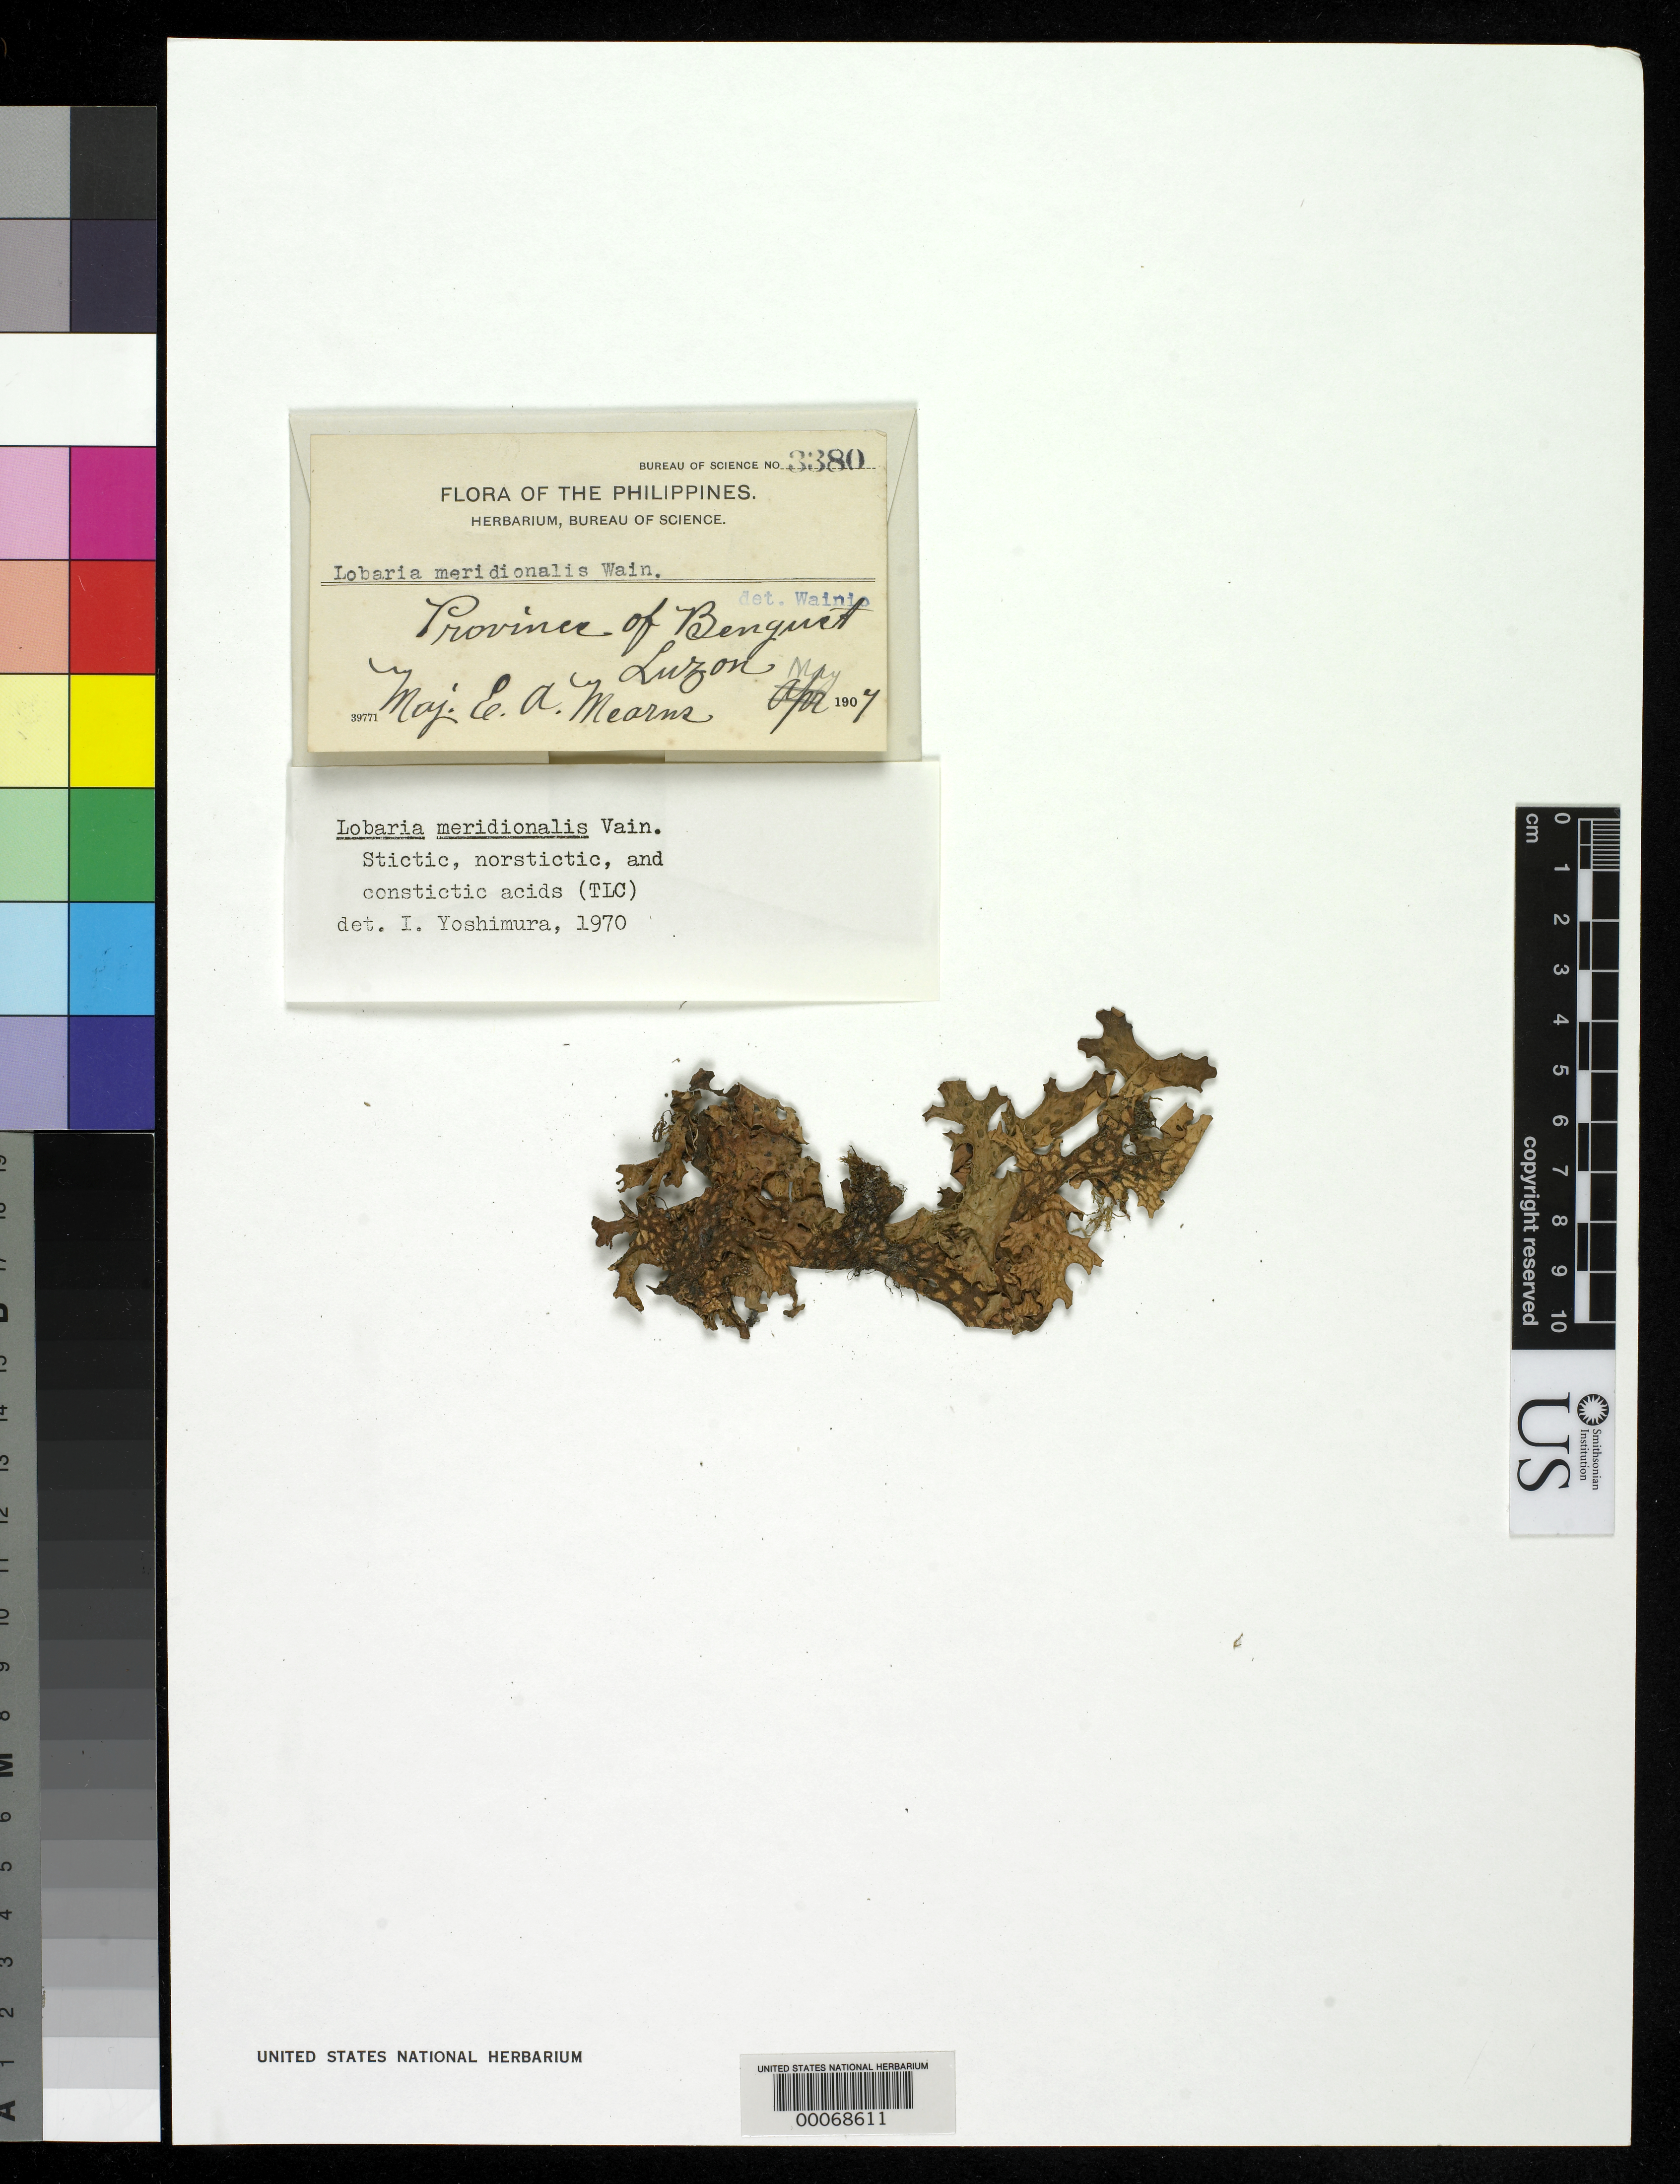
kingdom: Fungi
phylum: Ascomycota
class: Lecanoromycetes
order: Peltigerales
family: Lobariaceae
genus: Lobaria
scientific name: Lobaria meridionalis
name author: Vain.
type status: Isosyntype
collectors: E. A. Mearns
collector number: Bur. Sci. 3380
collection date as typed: May 1907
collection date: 1907-05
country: Philippines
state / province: Cordillera (Administrative Region)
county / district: Benguet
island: Luzon